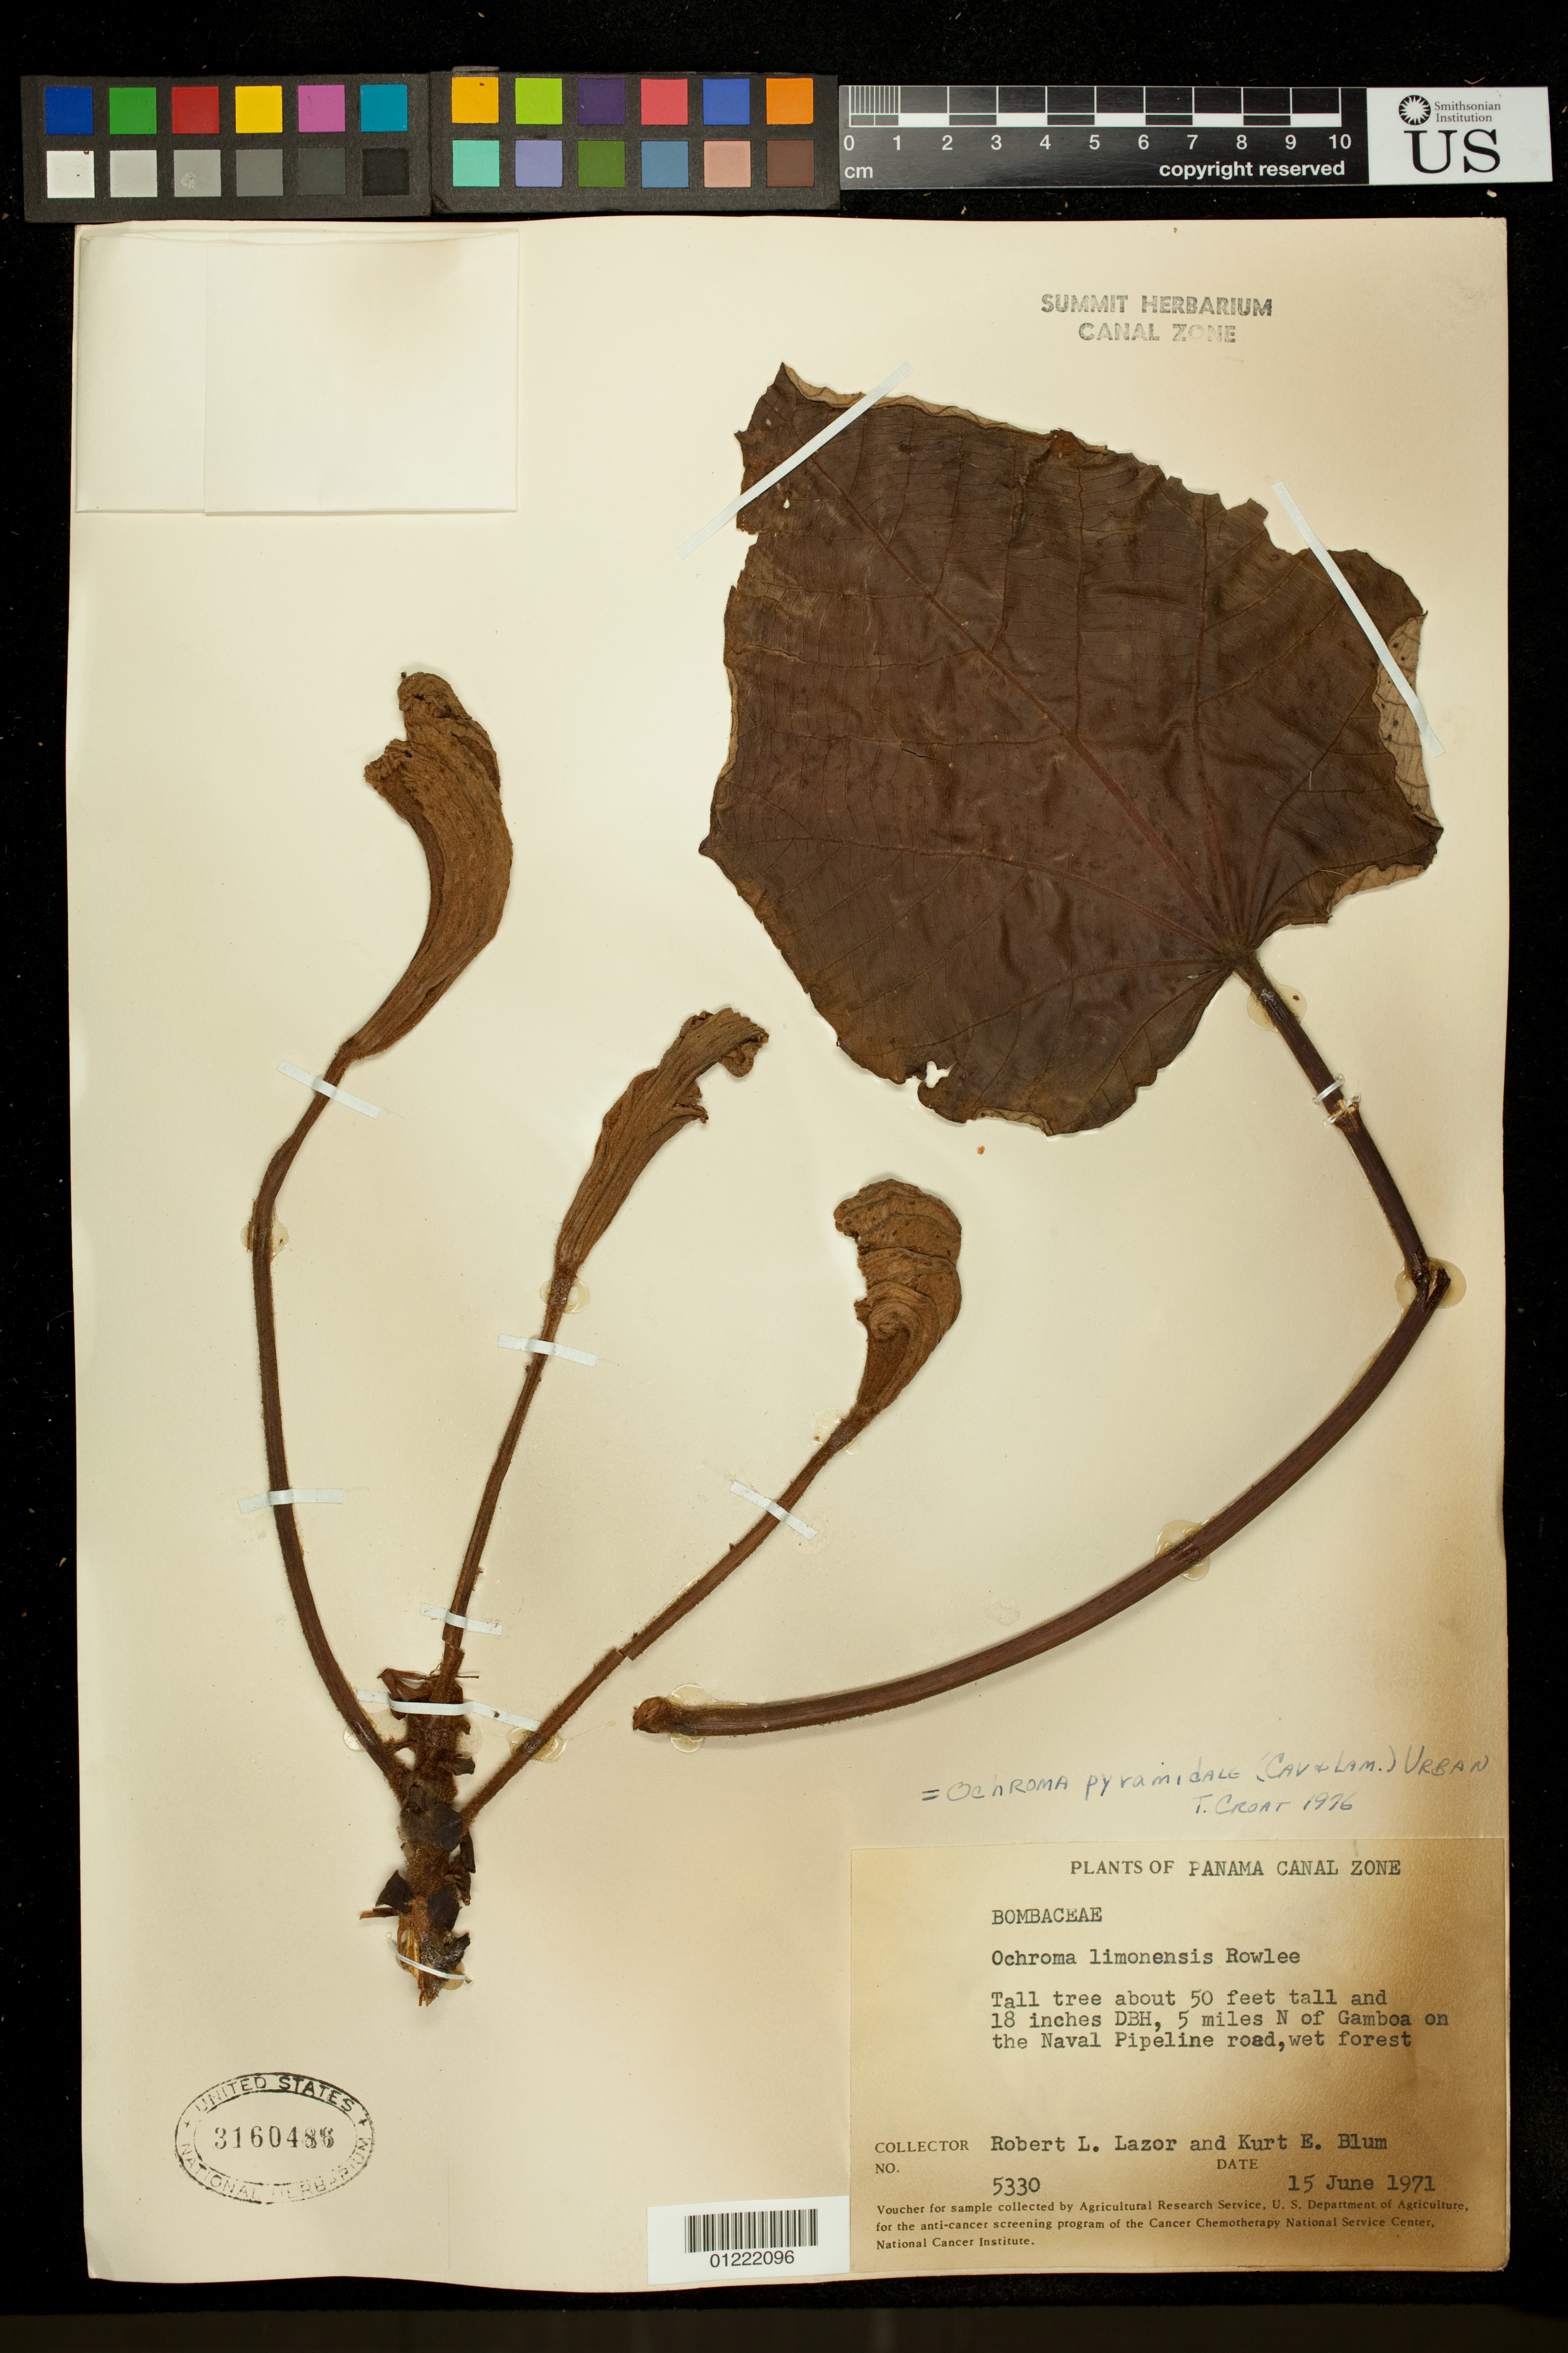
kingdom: Plantae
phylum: Tracheophyta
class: Magnoliopsida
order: Malvales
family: Malvaceae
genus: Ochroma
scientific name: Ochroma limonense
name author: Rowlee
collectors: R. L. Lazor & K. E. Blum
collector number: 5330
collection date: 1971-06-15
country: Panama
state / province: Colón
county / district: Canal Zone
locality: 5 miles N of Gamboa on the Naval Pipeline road.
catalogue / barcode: US 3160486